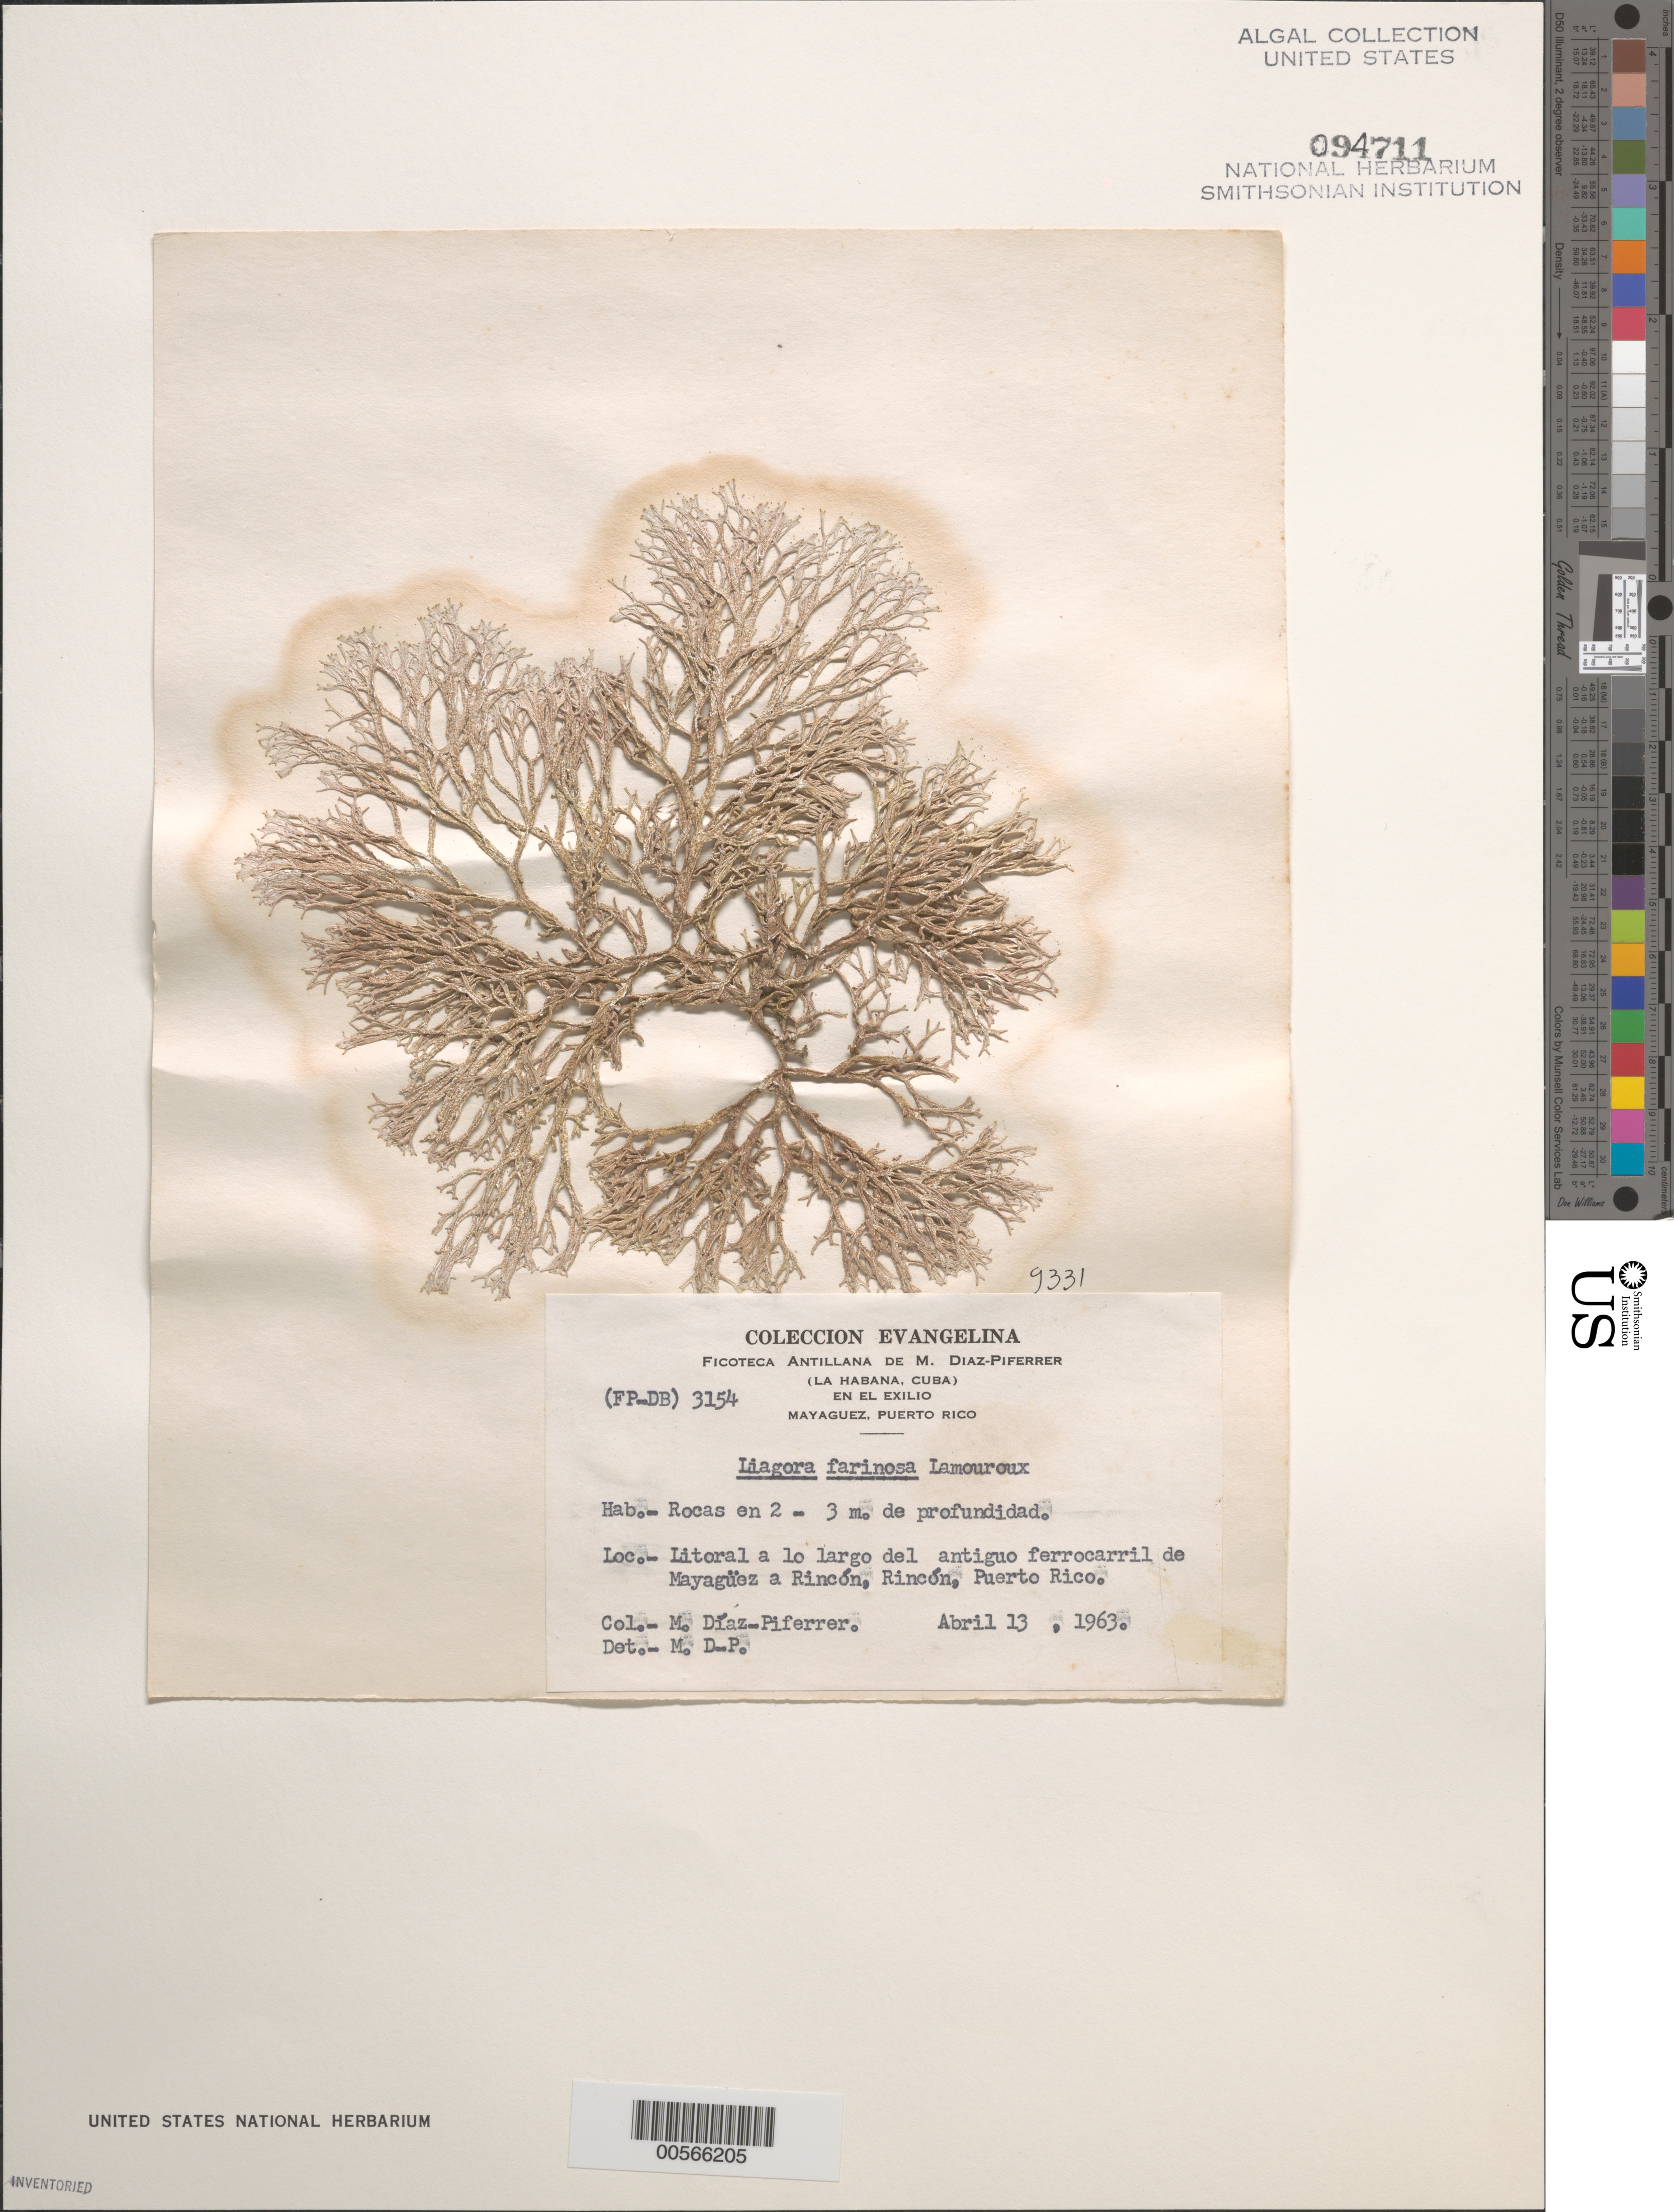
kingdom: Plantae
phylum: Rhodophyta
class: Florideophyceae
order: Nemaliales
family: Liagoraceae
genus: Liagora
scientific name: Liagora farinosa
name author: J.V.Lamouroux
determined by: Diaz-Piferrer, M.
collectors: M. Diaz-Piferrer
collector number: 9331 & (FP-DB) 3154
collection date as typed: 13 Apr 1963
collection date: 1963-04-13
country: Puerto Rico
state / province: Rincon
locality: Between Mayaguez and Rincon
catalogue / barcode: US 94711